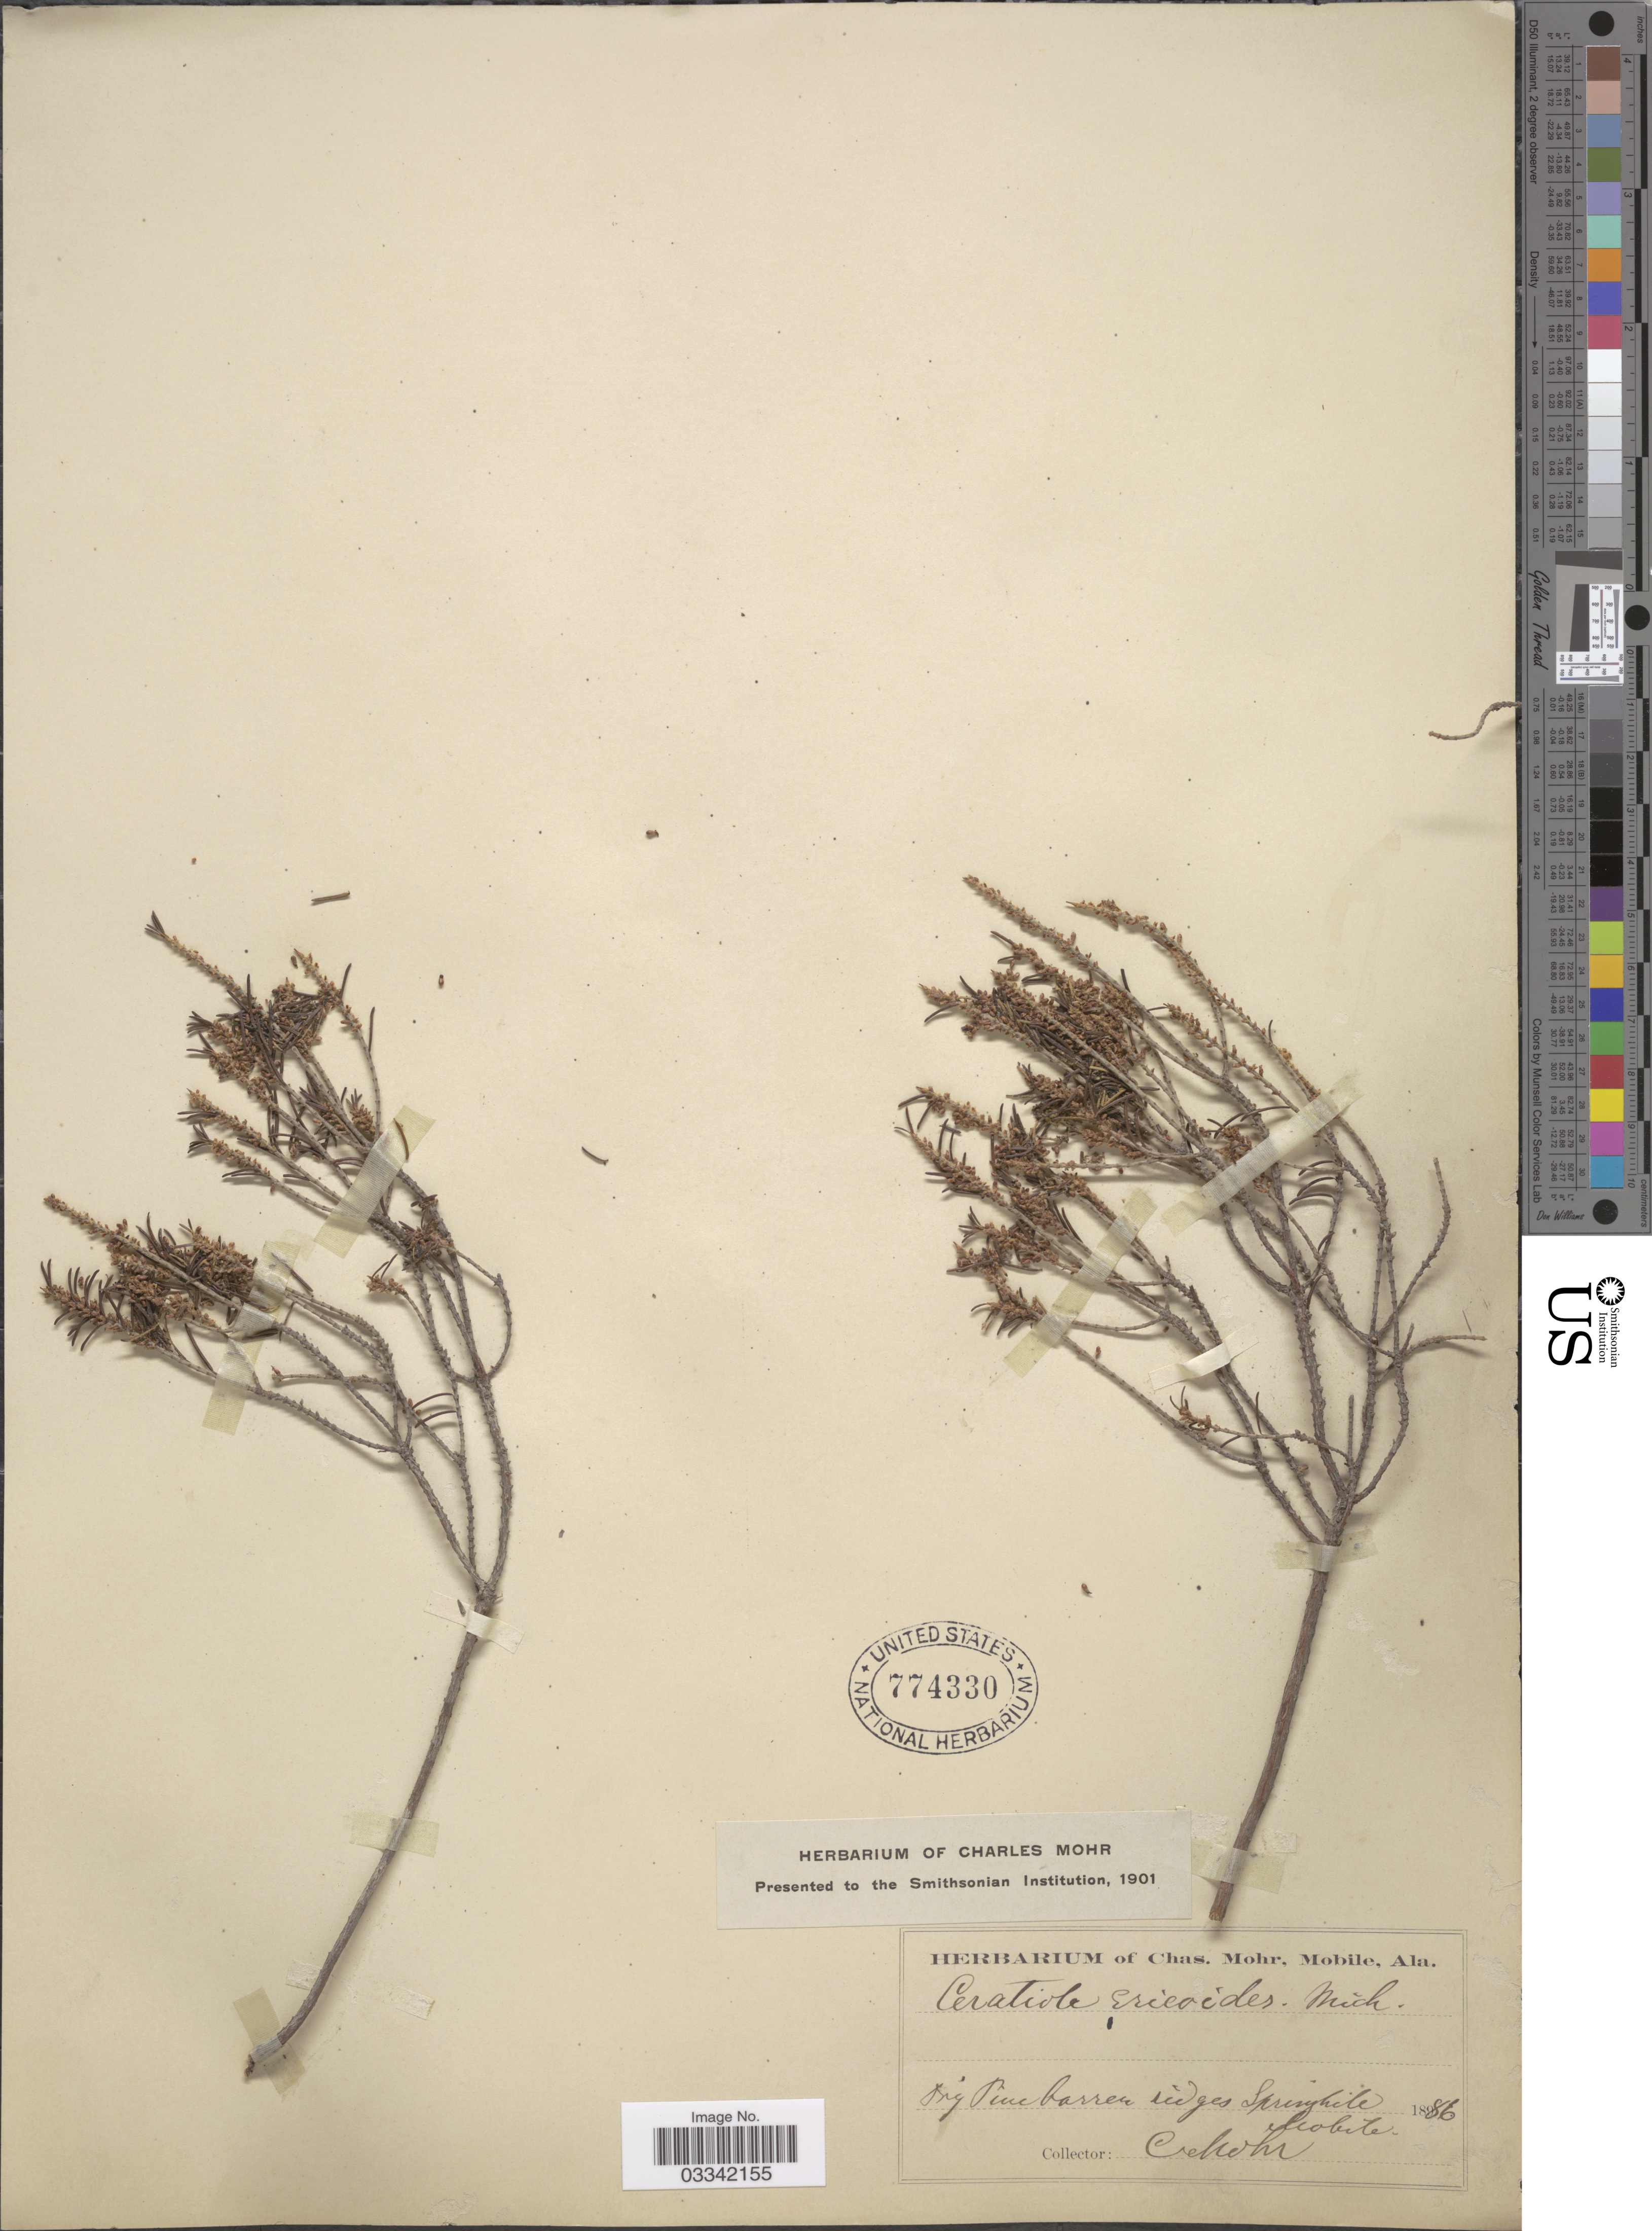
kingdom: Plantae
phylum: Tracheophyta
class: Magnoliopsida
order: Ericales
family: Ericaceae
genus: Ceratiola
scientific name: Ceratiola ericoides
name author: Michx.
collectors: C. T. Mohr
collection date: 1886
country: United States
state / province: Alabama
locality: Springhill, Mobile.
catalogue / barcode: US 774330